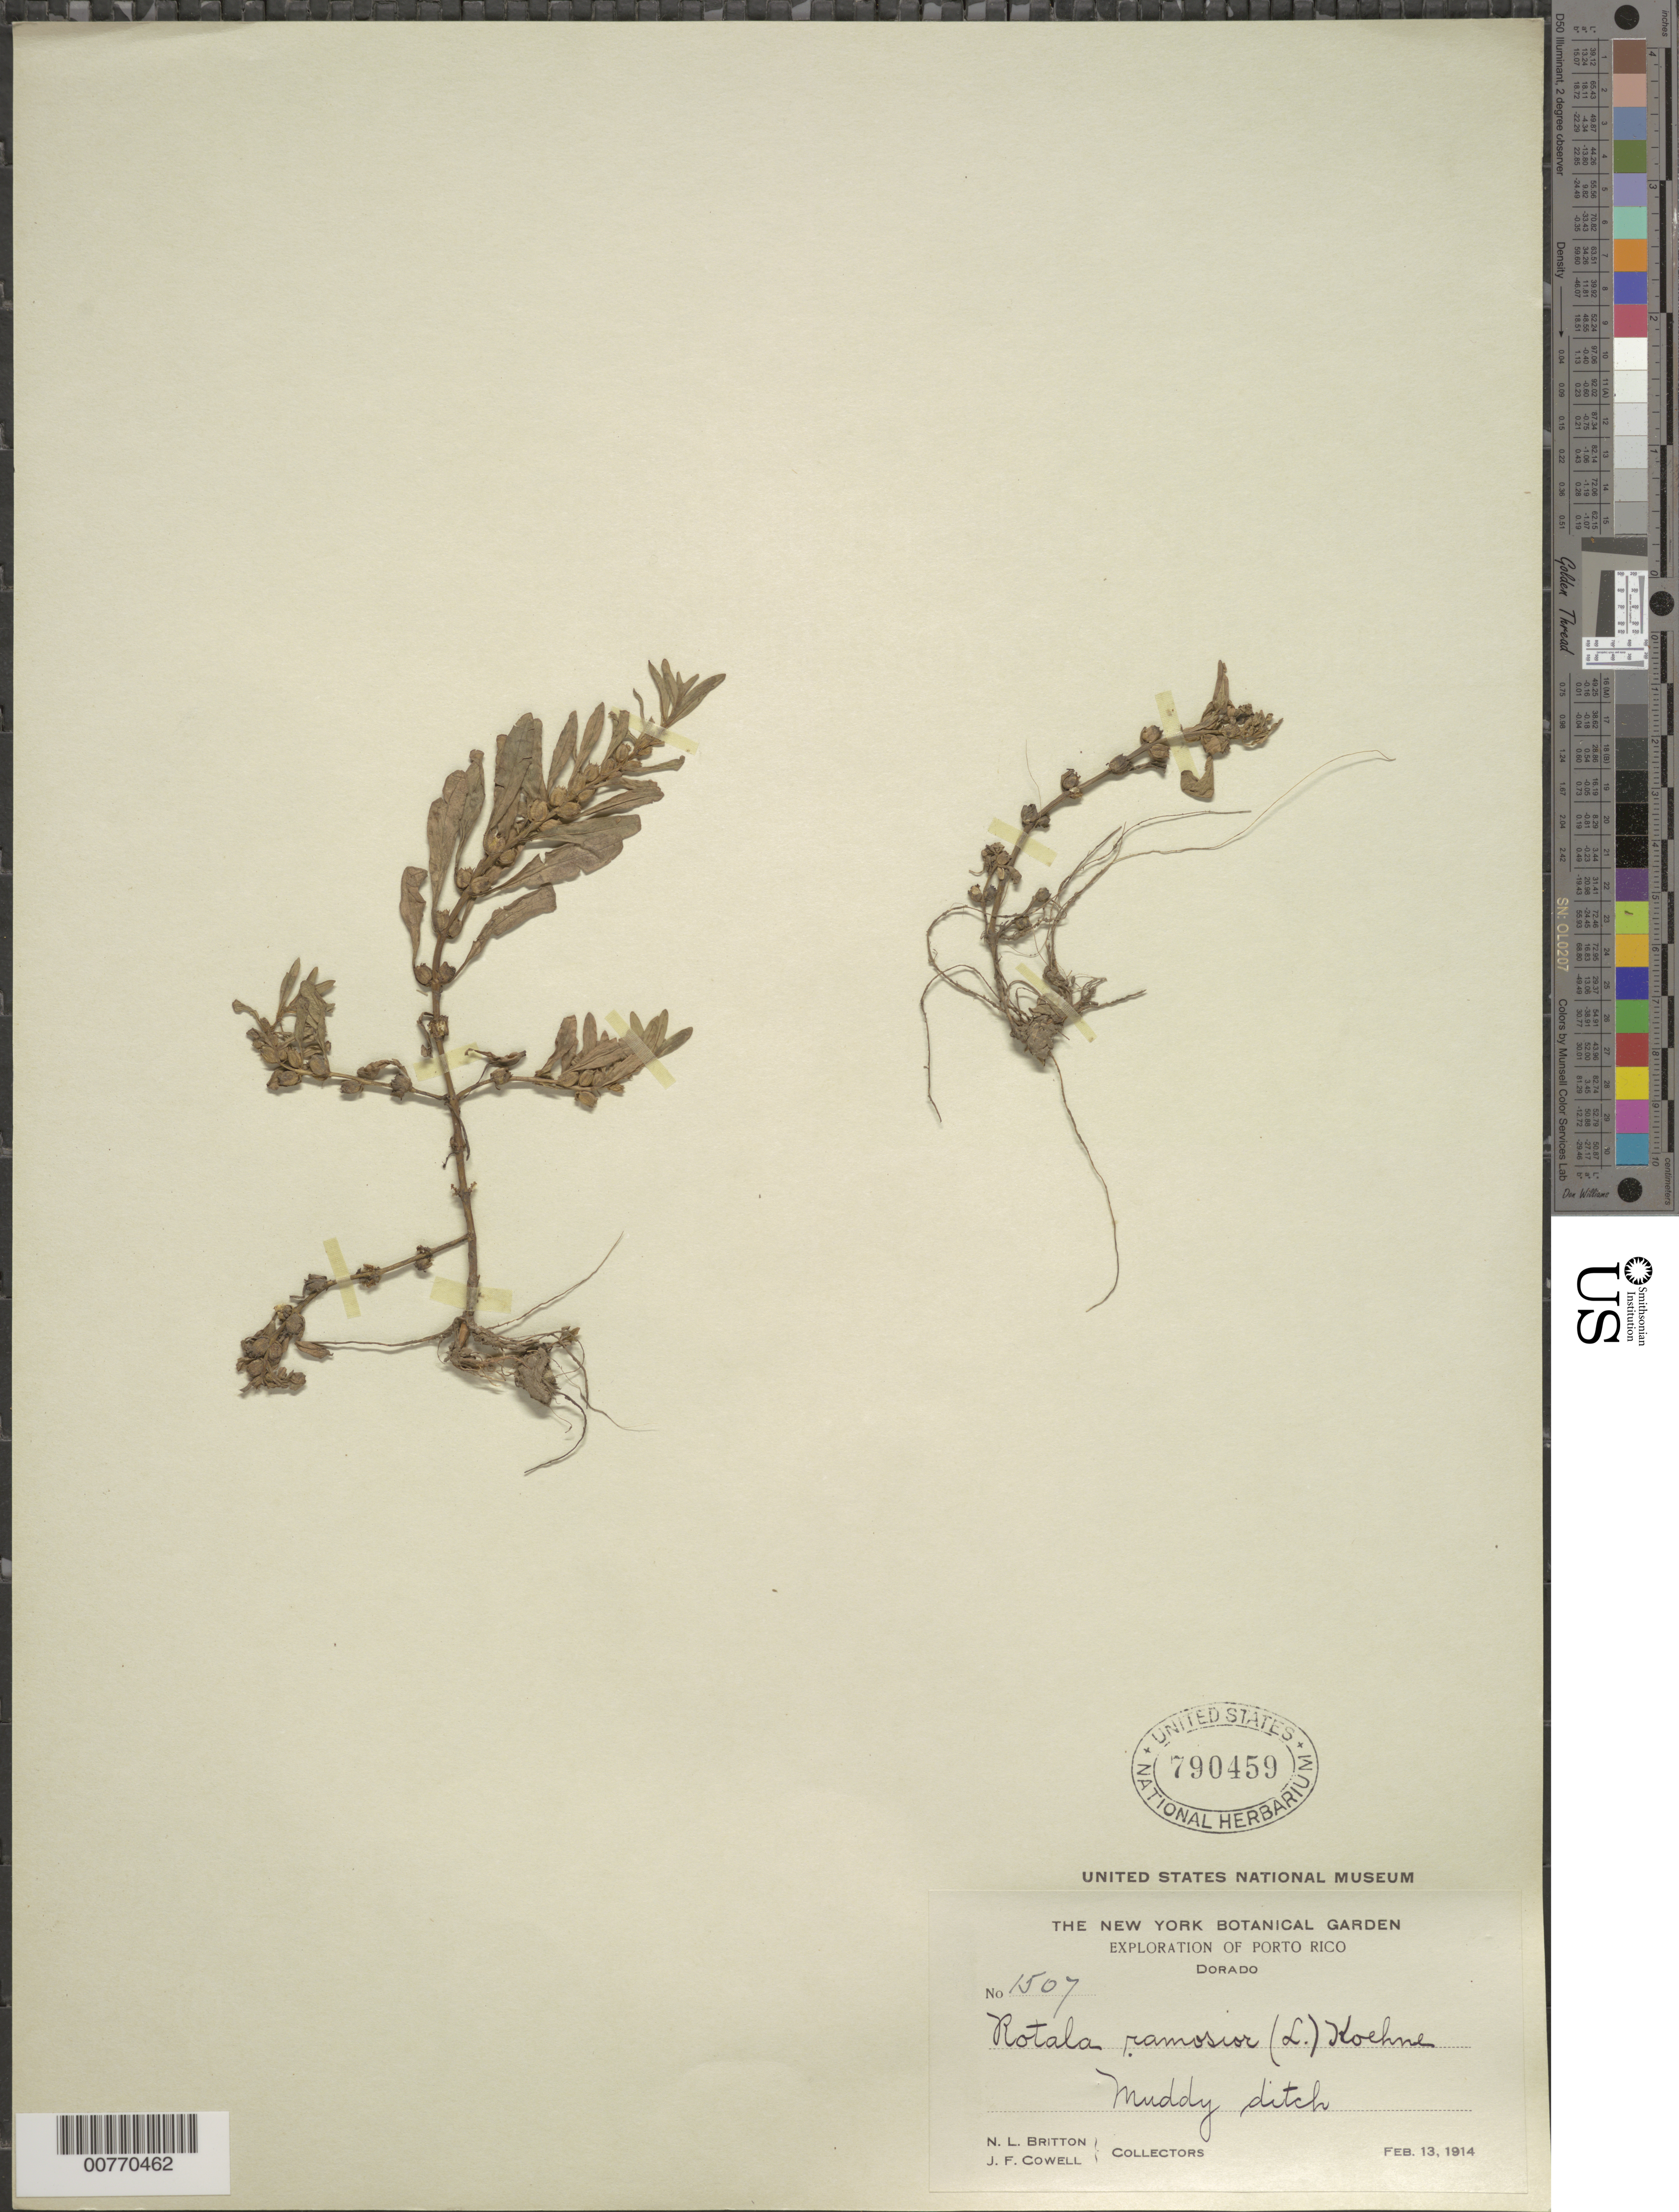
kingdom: Plantae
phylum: Tracheophyta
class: Magnoliopsida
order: Myrtales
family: Lythraceae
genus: Rotala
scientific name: Rotala ramosior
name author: (L.) Koehne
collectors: E. G. Britton & J. F. Cowell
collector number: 1507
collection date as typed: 13 Feb 1914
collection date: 1914-02-13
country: Puerto Rico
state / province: Dorado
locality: Dorado.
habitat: Muddy ditch.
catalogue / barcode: US 790459